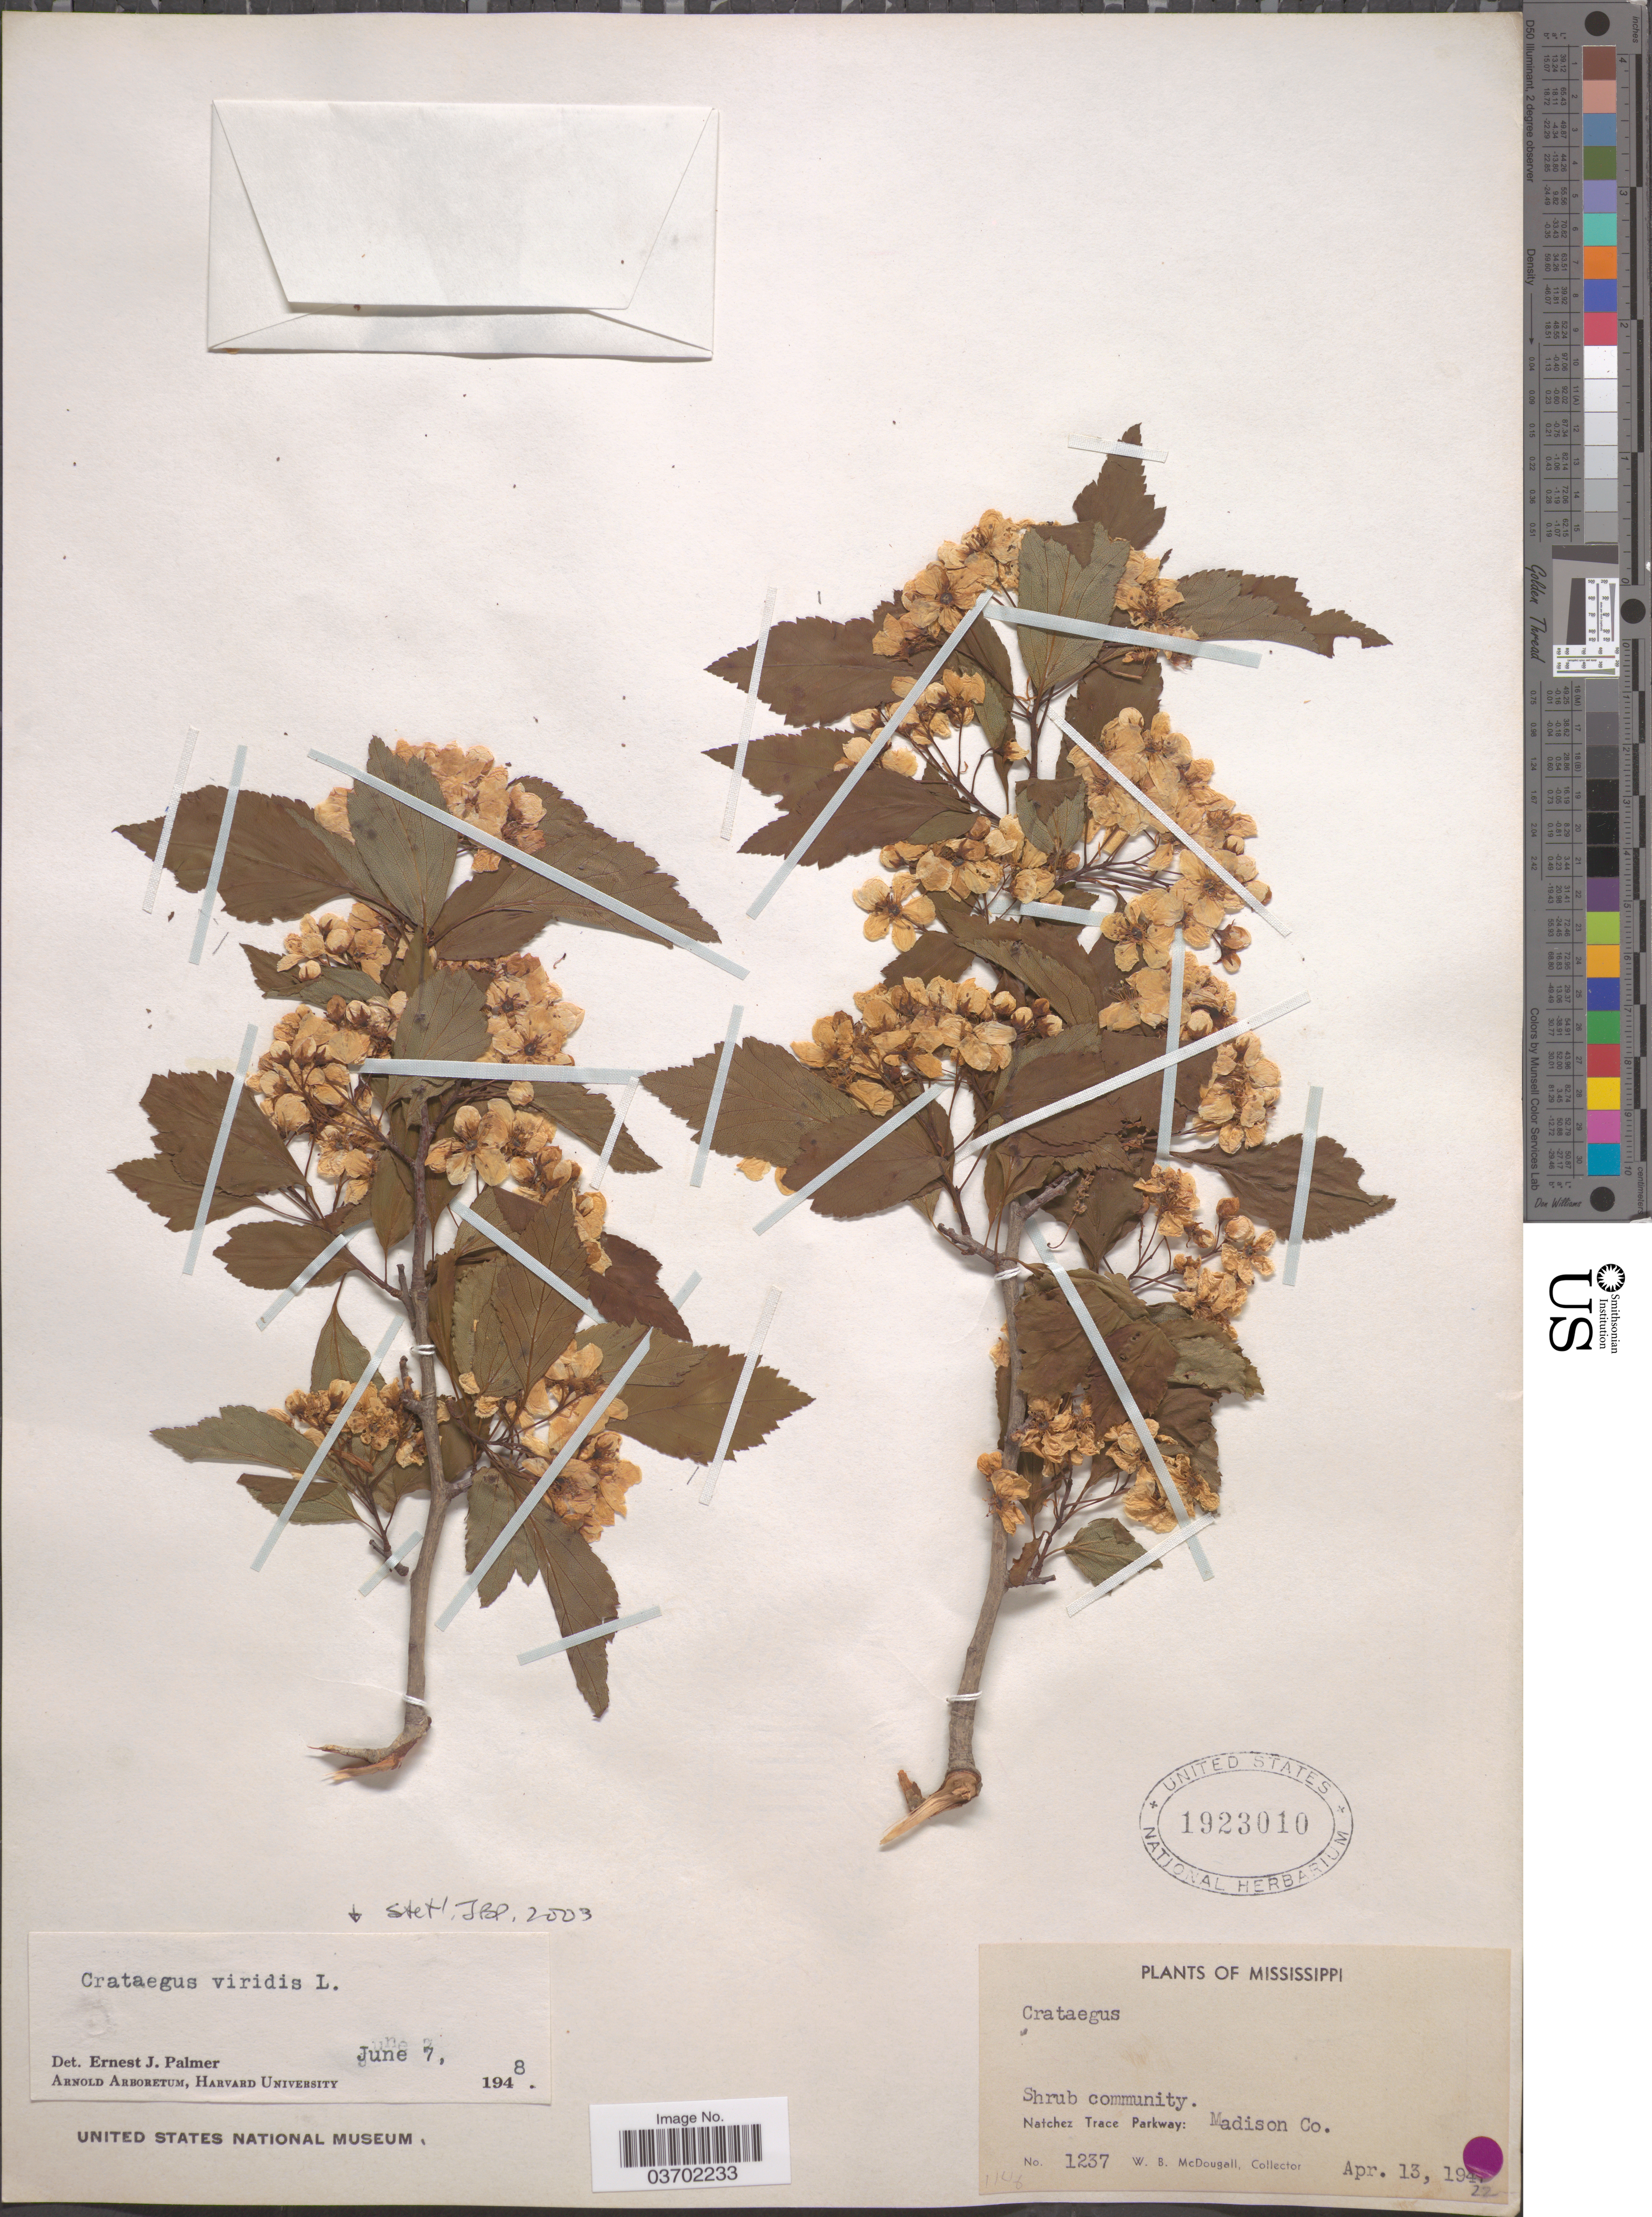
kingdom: Plantae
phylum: Tracheophyta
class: Magnoliopsida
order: Rosales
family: Rosaceae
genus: Crataegus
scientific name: Crataegus viridis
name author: L.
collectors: W. B. McDougall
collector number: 1237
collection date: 1941-04-13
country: United States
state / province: Mississippi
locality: Natchez Trace Parkway: Madison Co.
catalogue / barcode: US 1923010